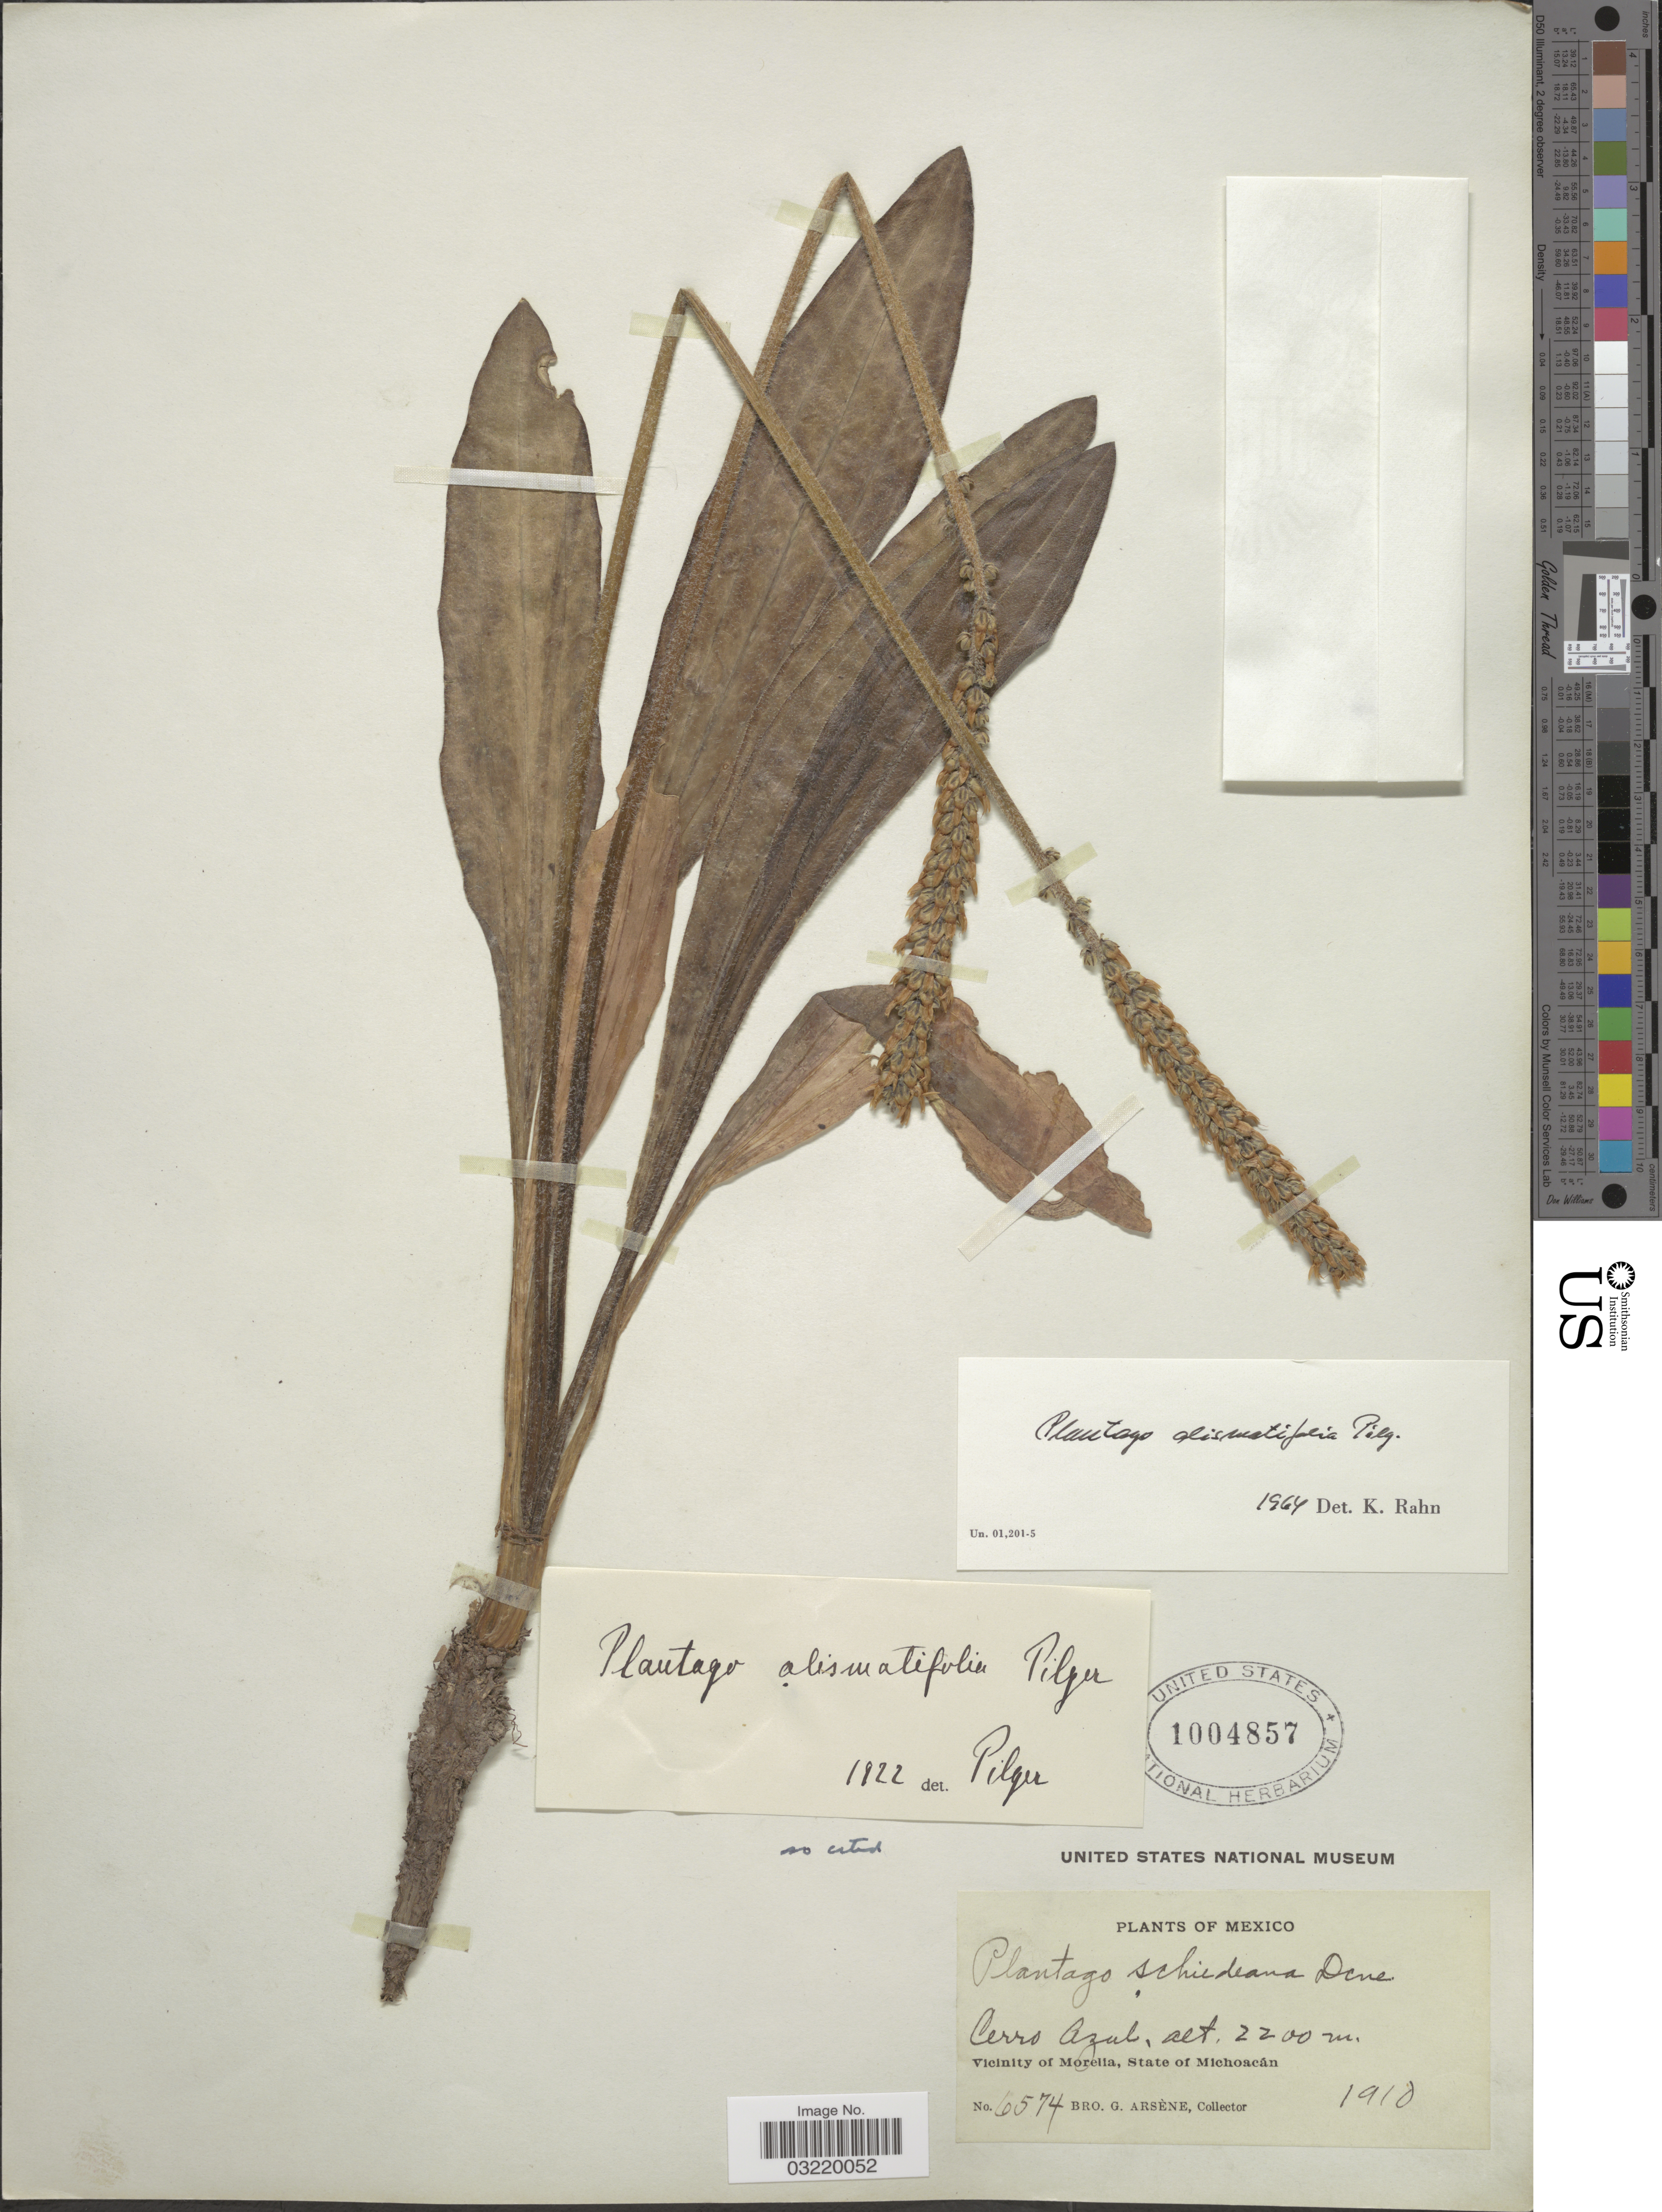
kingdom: Plantae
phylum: Tracheophyta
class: Magnoliopsida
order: Lamiales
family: Plantaginaceae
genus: Plantago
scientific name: Plantago alismatifolia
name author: Pilg.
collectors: Bro. G. Arsène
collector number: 6574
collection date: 1910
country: Mexico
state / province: Michoacán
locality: Cerro Azul. Vicinity of Morelia.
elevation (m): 2200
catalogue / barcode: US 1004857